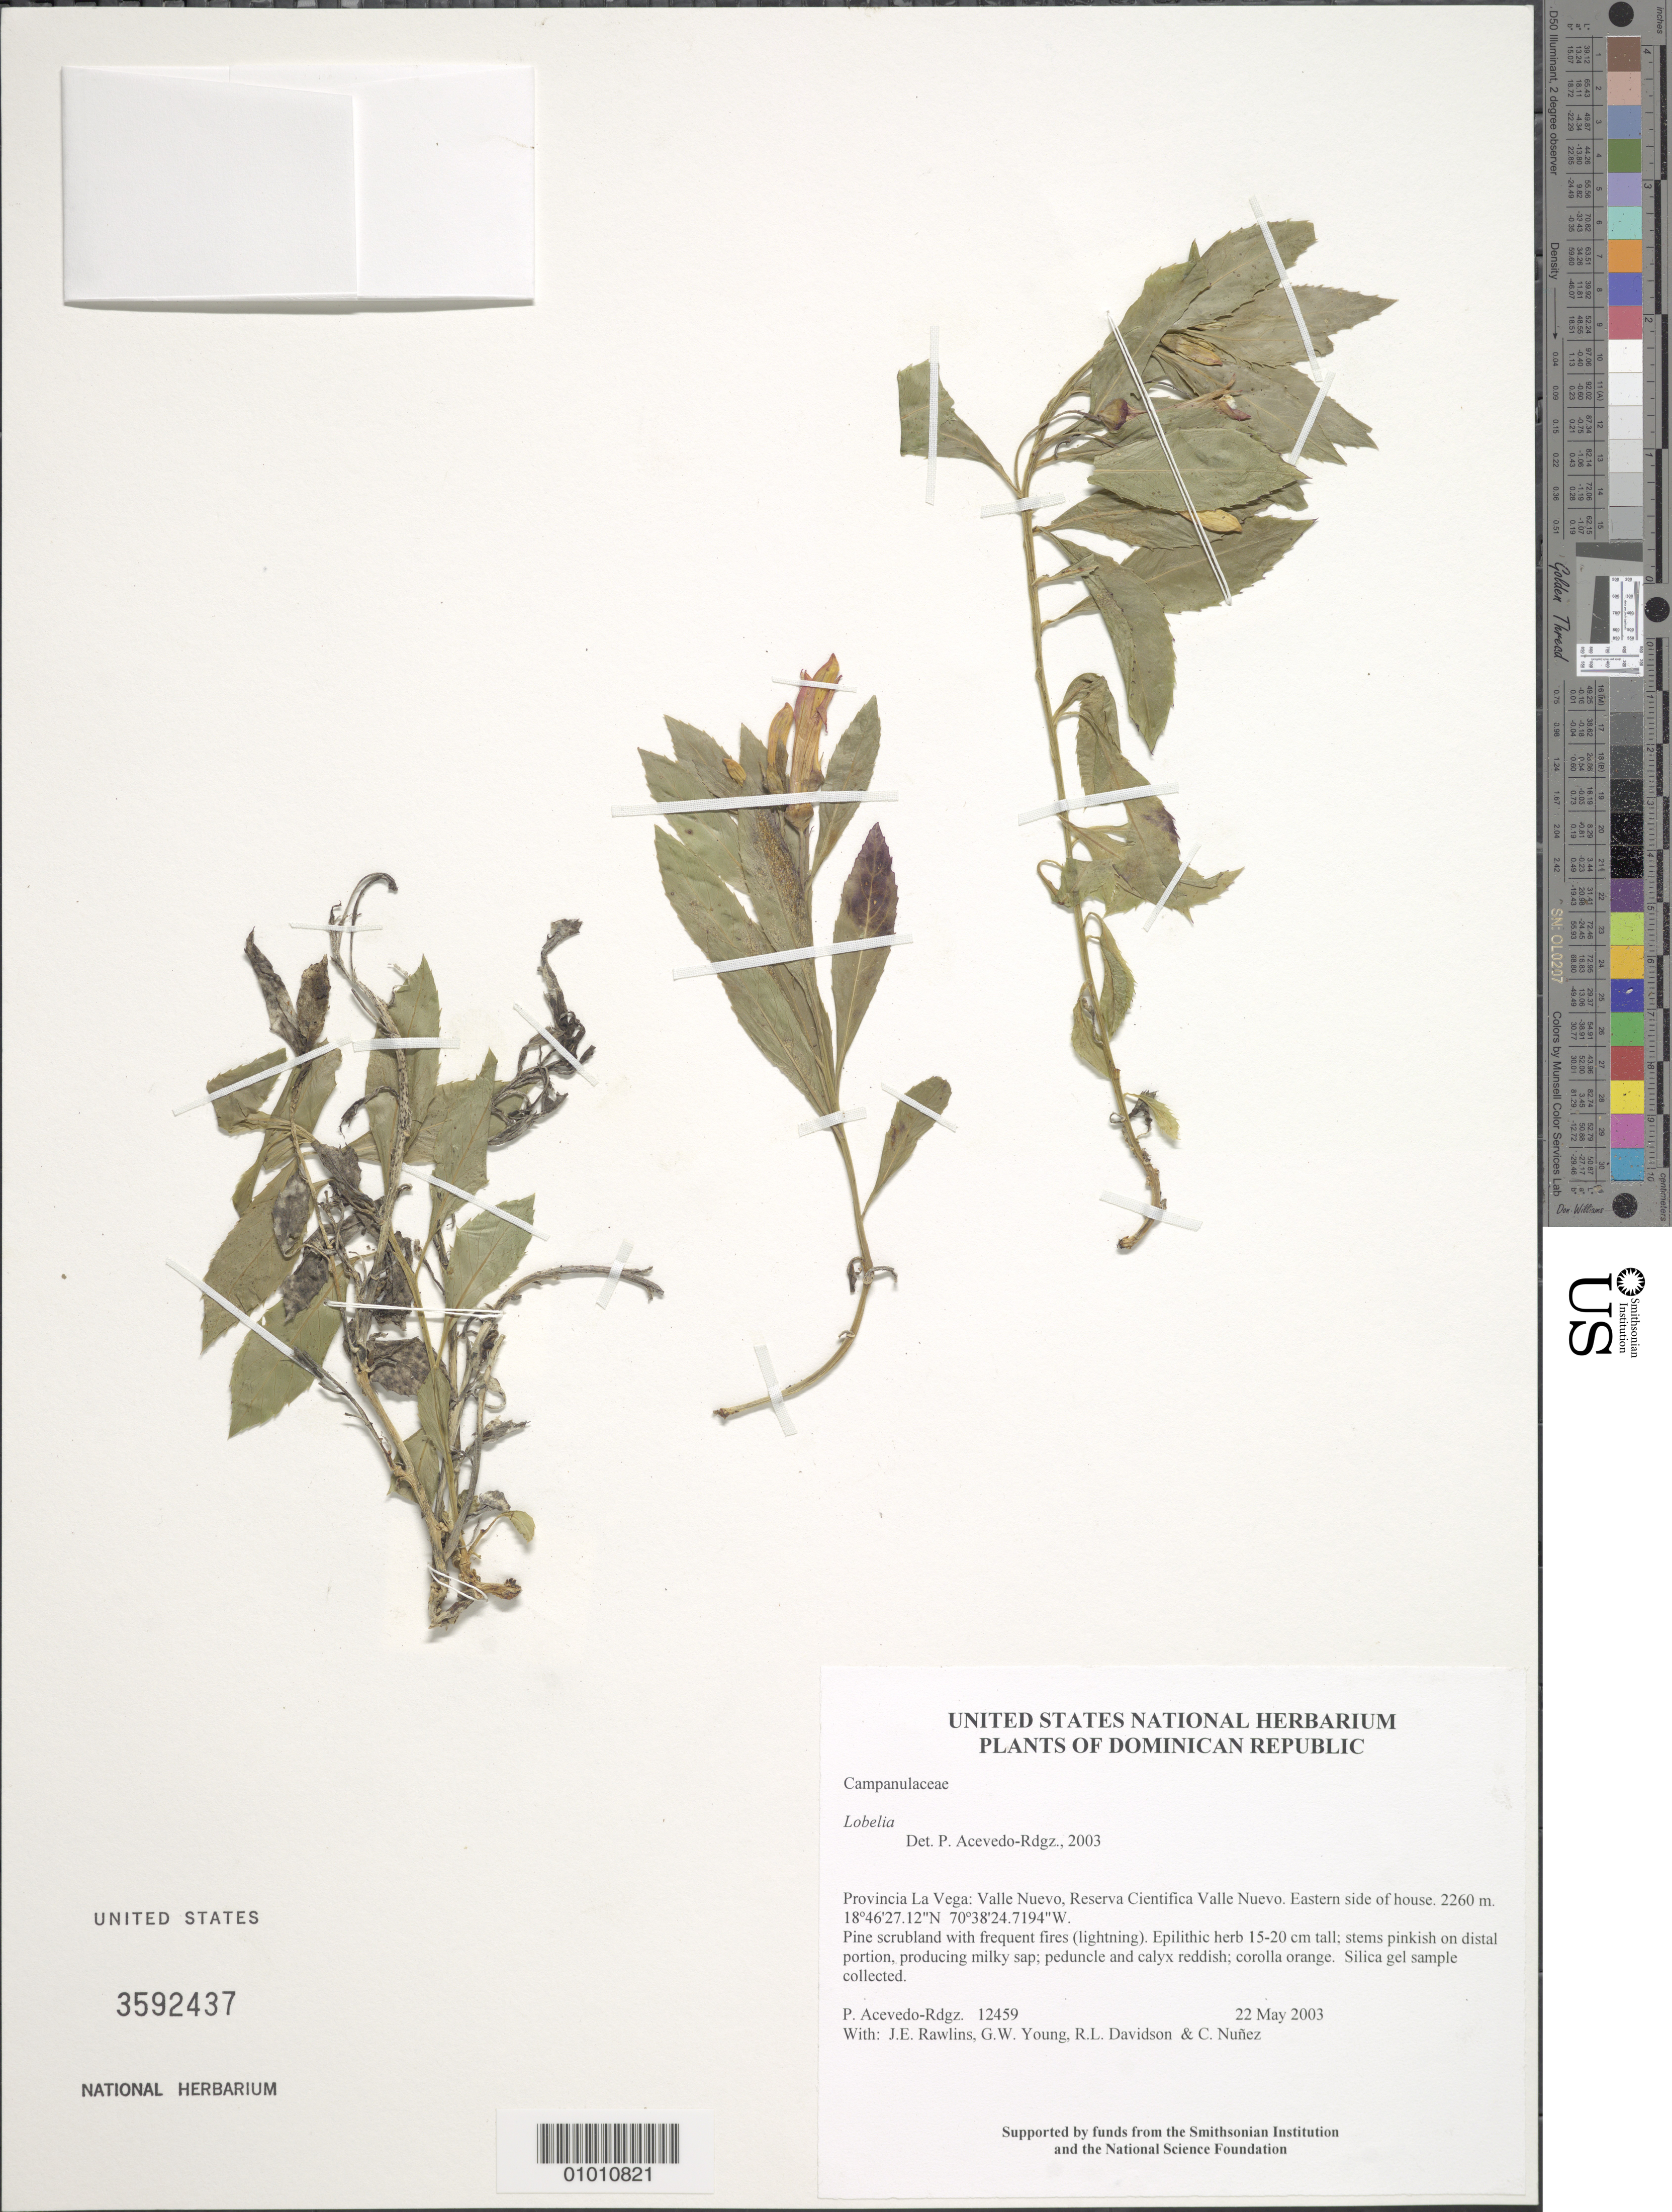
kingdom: Plantae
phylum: Tracheophyta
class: Magnoliopsida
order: Asterales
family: Campanulaceae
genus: Lobelia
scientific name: Lobelia sp.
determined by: Acevedo-Rodríguez, P., (BOT), Smithsonian Institution - National Museum of Natural History (UNITED STATES)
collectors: P. Acevedo-Rodr., J. Rawlins, G. Young, R. Davidson & C. Nunez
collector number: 12459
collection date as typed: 22 May 2003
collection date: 2003-05-22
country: Dominican Republic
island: Hispaniola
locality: Provincia La Vega: Valle Nuevo, Reserva Cientifica Valle Nuevo. Eastern side of house.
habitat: Pine scrubland with frequent fires (lightning).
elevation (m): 2260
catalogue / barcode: US 3592437